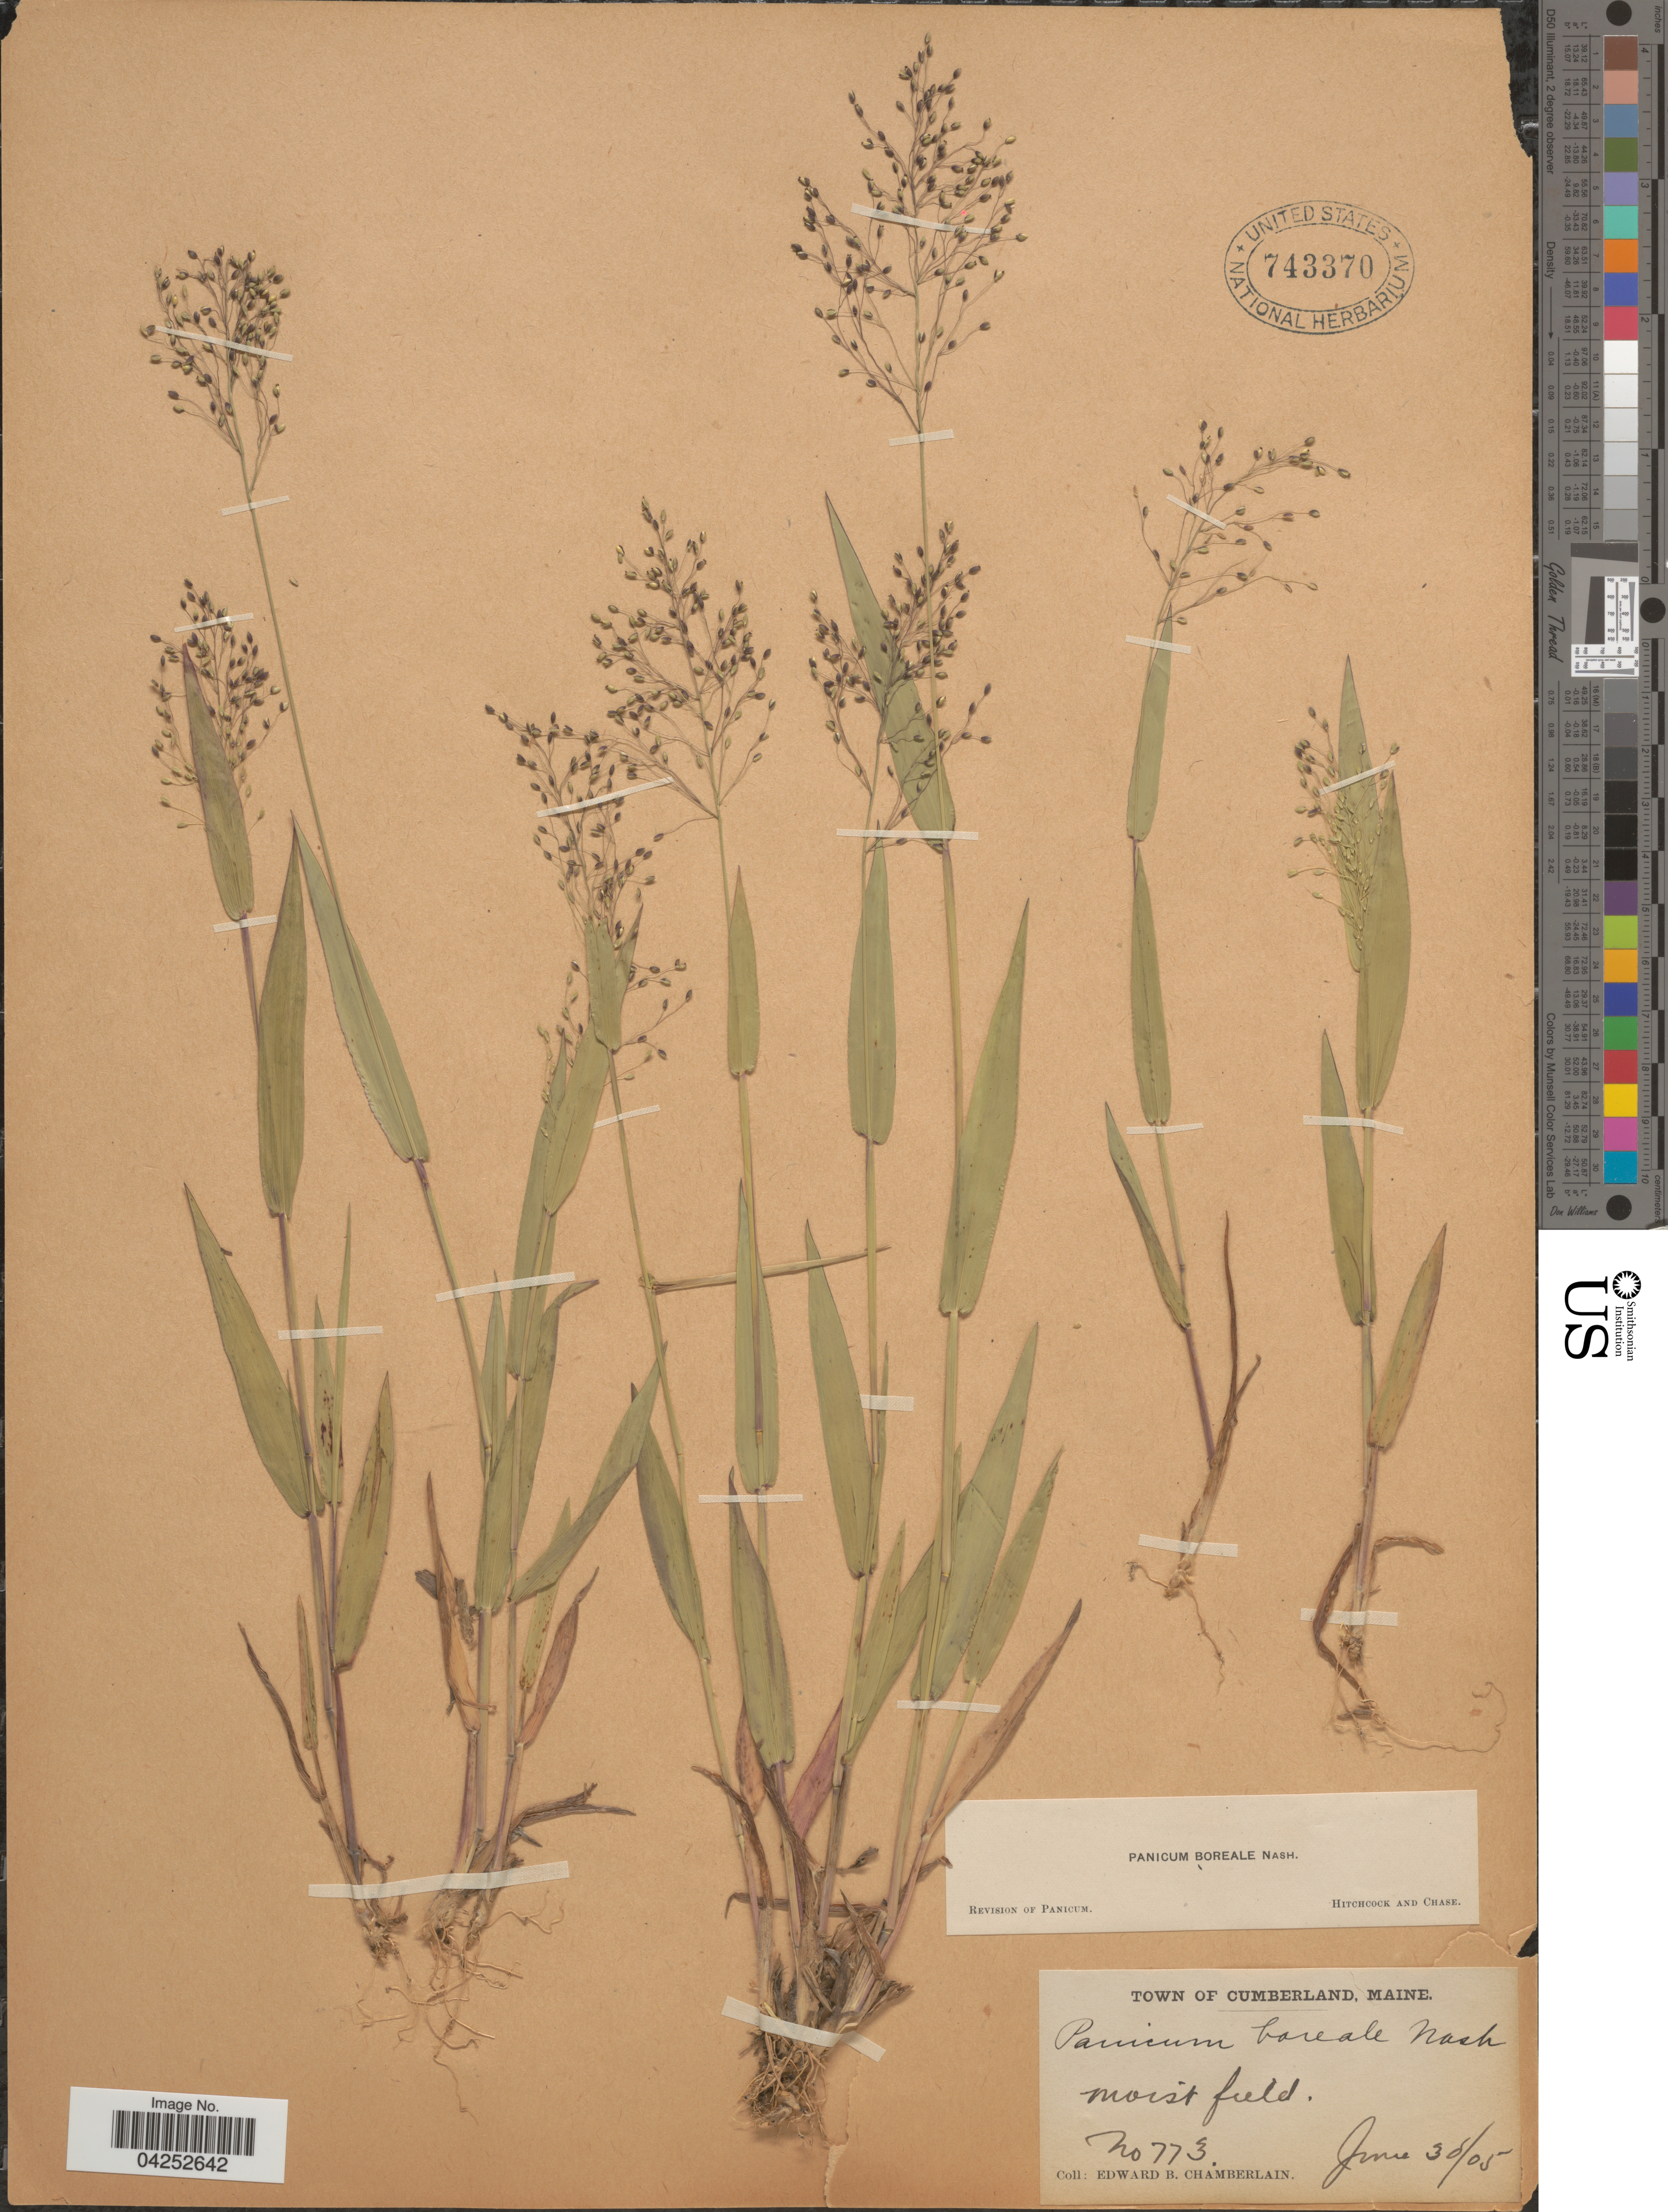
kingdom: Plantae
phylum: Tracheophyta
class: Liliopsida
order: Poales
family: Poaceae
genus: Dichanthelium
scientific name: Dichanthelium boreale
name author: (Nash) Freckmann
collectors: E. Chamberlain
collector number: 773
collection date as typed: Transcribed d/m/y: 30/6/5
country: United States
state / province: Maine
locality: Town of Cumberland.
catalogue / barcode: US 743370